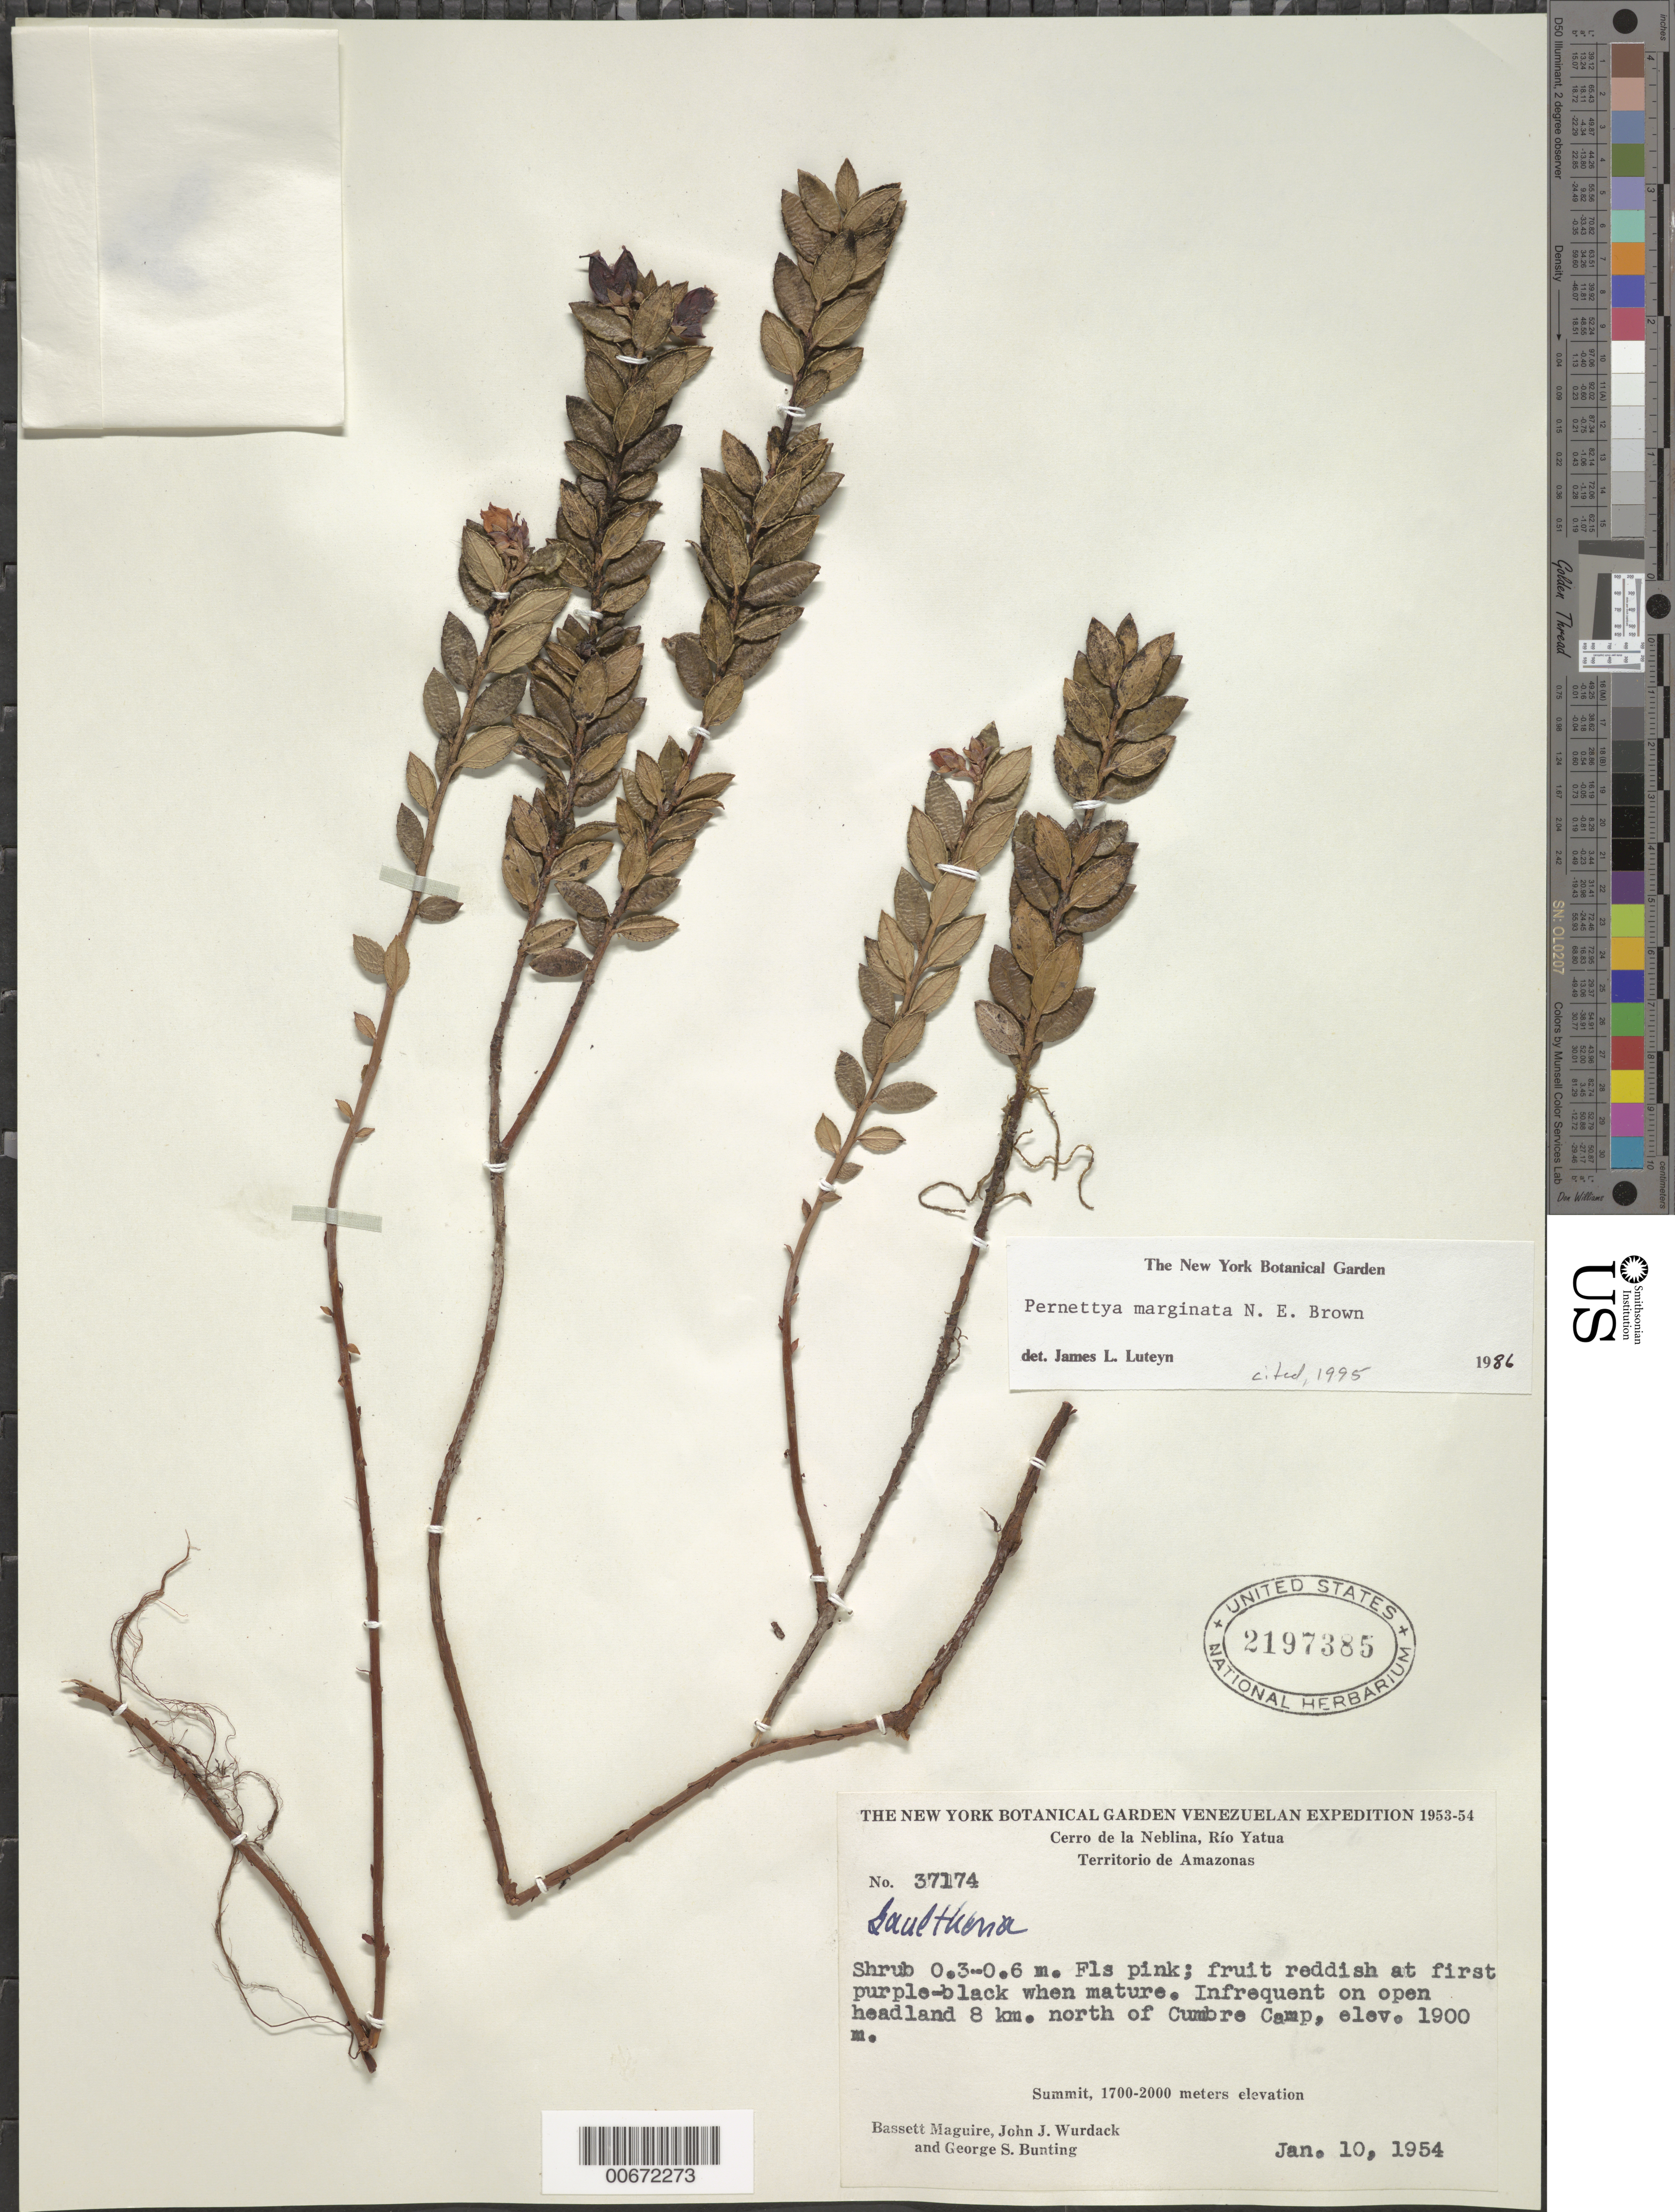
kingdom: Plantae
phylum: Tracheophyta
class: Magnoliopsida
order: Ericales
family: Ericaceae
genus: Pernettya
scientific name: Pernettya marginata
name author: N.E. Br.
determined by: Luteyn, J. L.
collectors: B. Maguire, J. J. Wurdack & G. S. Bunting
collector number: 37174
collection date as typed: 10-Jan-54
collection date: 1954-01-10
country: Venezuela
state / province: Amazonas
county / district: Río Negro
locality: Cerro de la Neblina, Río Yatua, 8 km N of Cumbre Camp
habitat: Open headland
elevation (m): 1900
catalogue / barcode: US 2197385